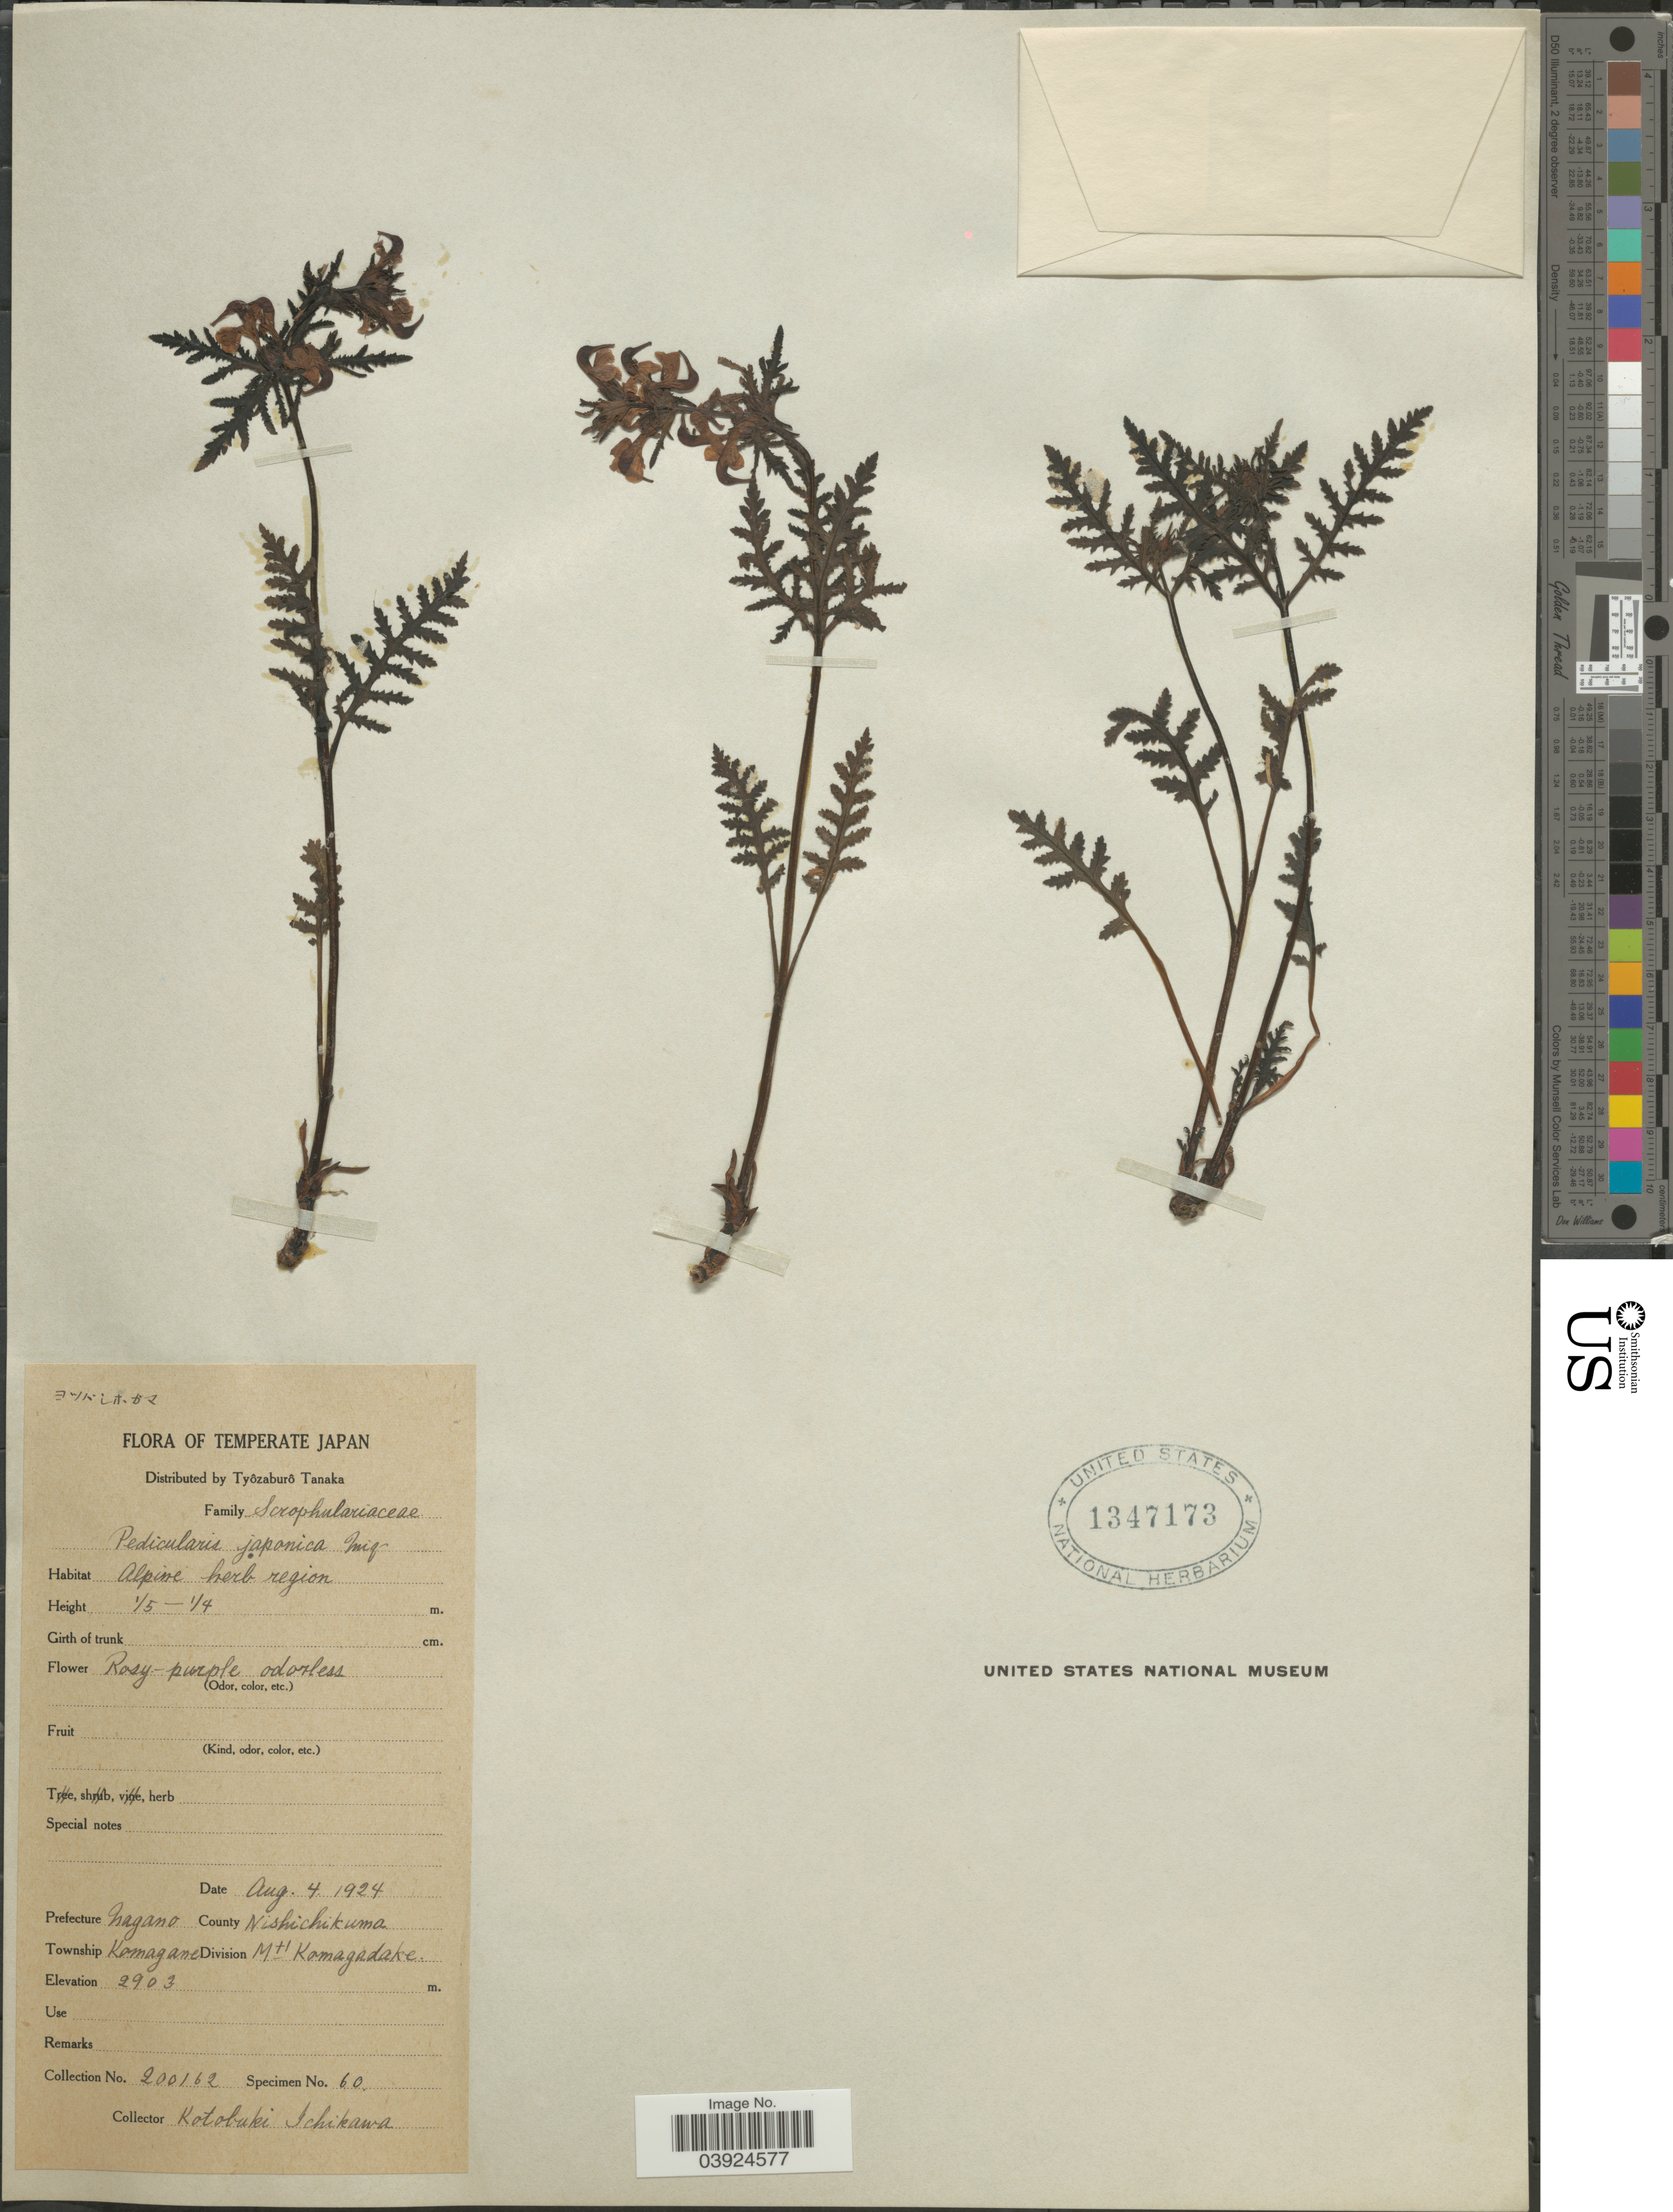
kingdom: Plantae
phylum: Tracheophyta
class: Magnoliopsida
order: Lamiales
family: Orobanchaceae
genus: Pedicularis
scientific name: Pedicularis japonica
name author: Miq.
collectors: K. Schikawa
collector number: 200162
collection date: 1924-08-04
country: Japan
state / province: Nagano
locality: Prefecture Nagano. County Nishichikuma. Township Komagane, Division M ± Komagadake.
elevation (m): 2903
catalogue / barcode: US 1347173